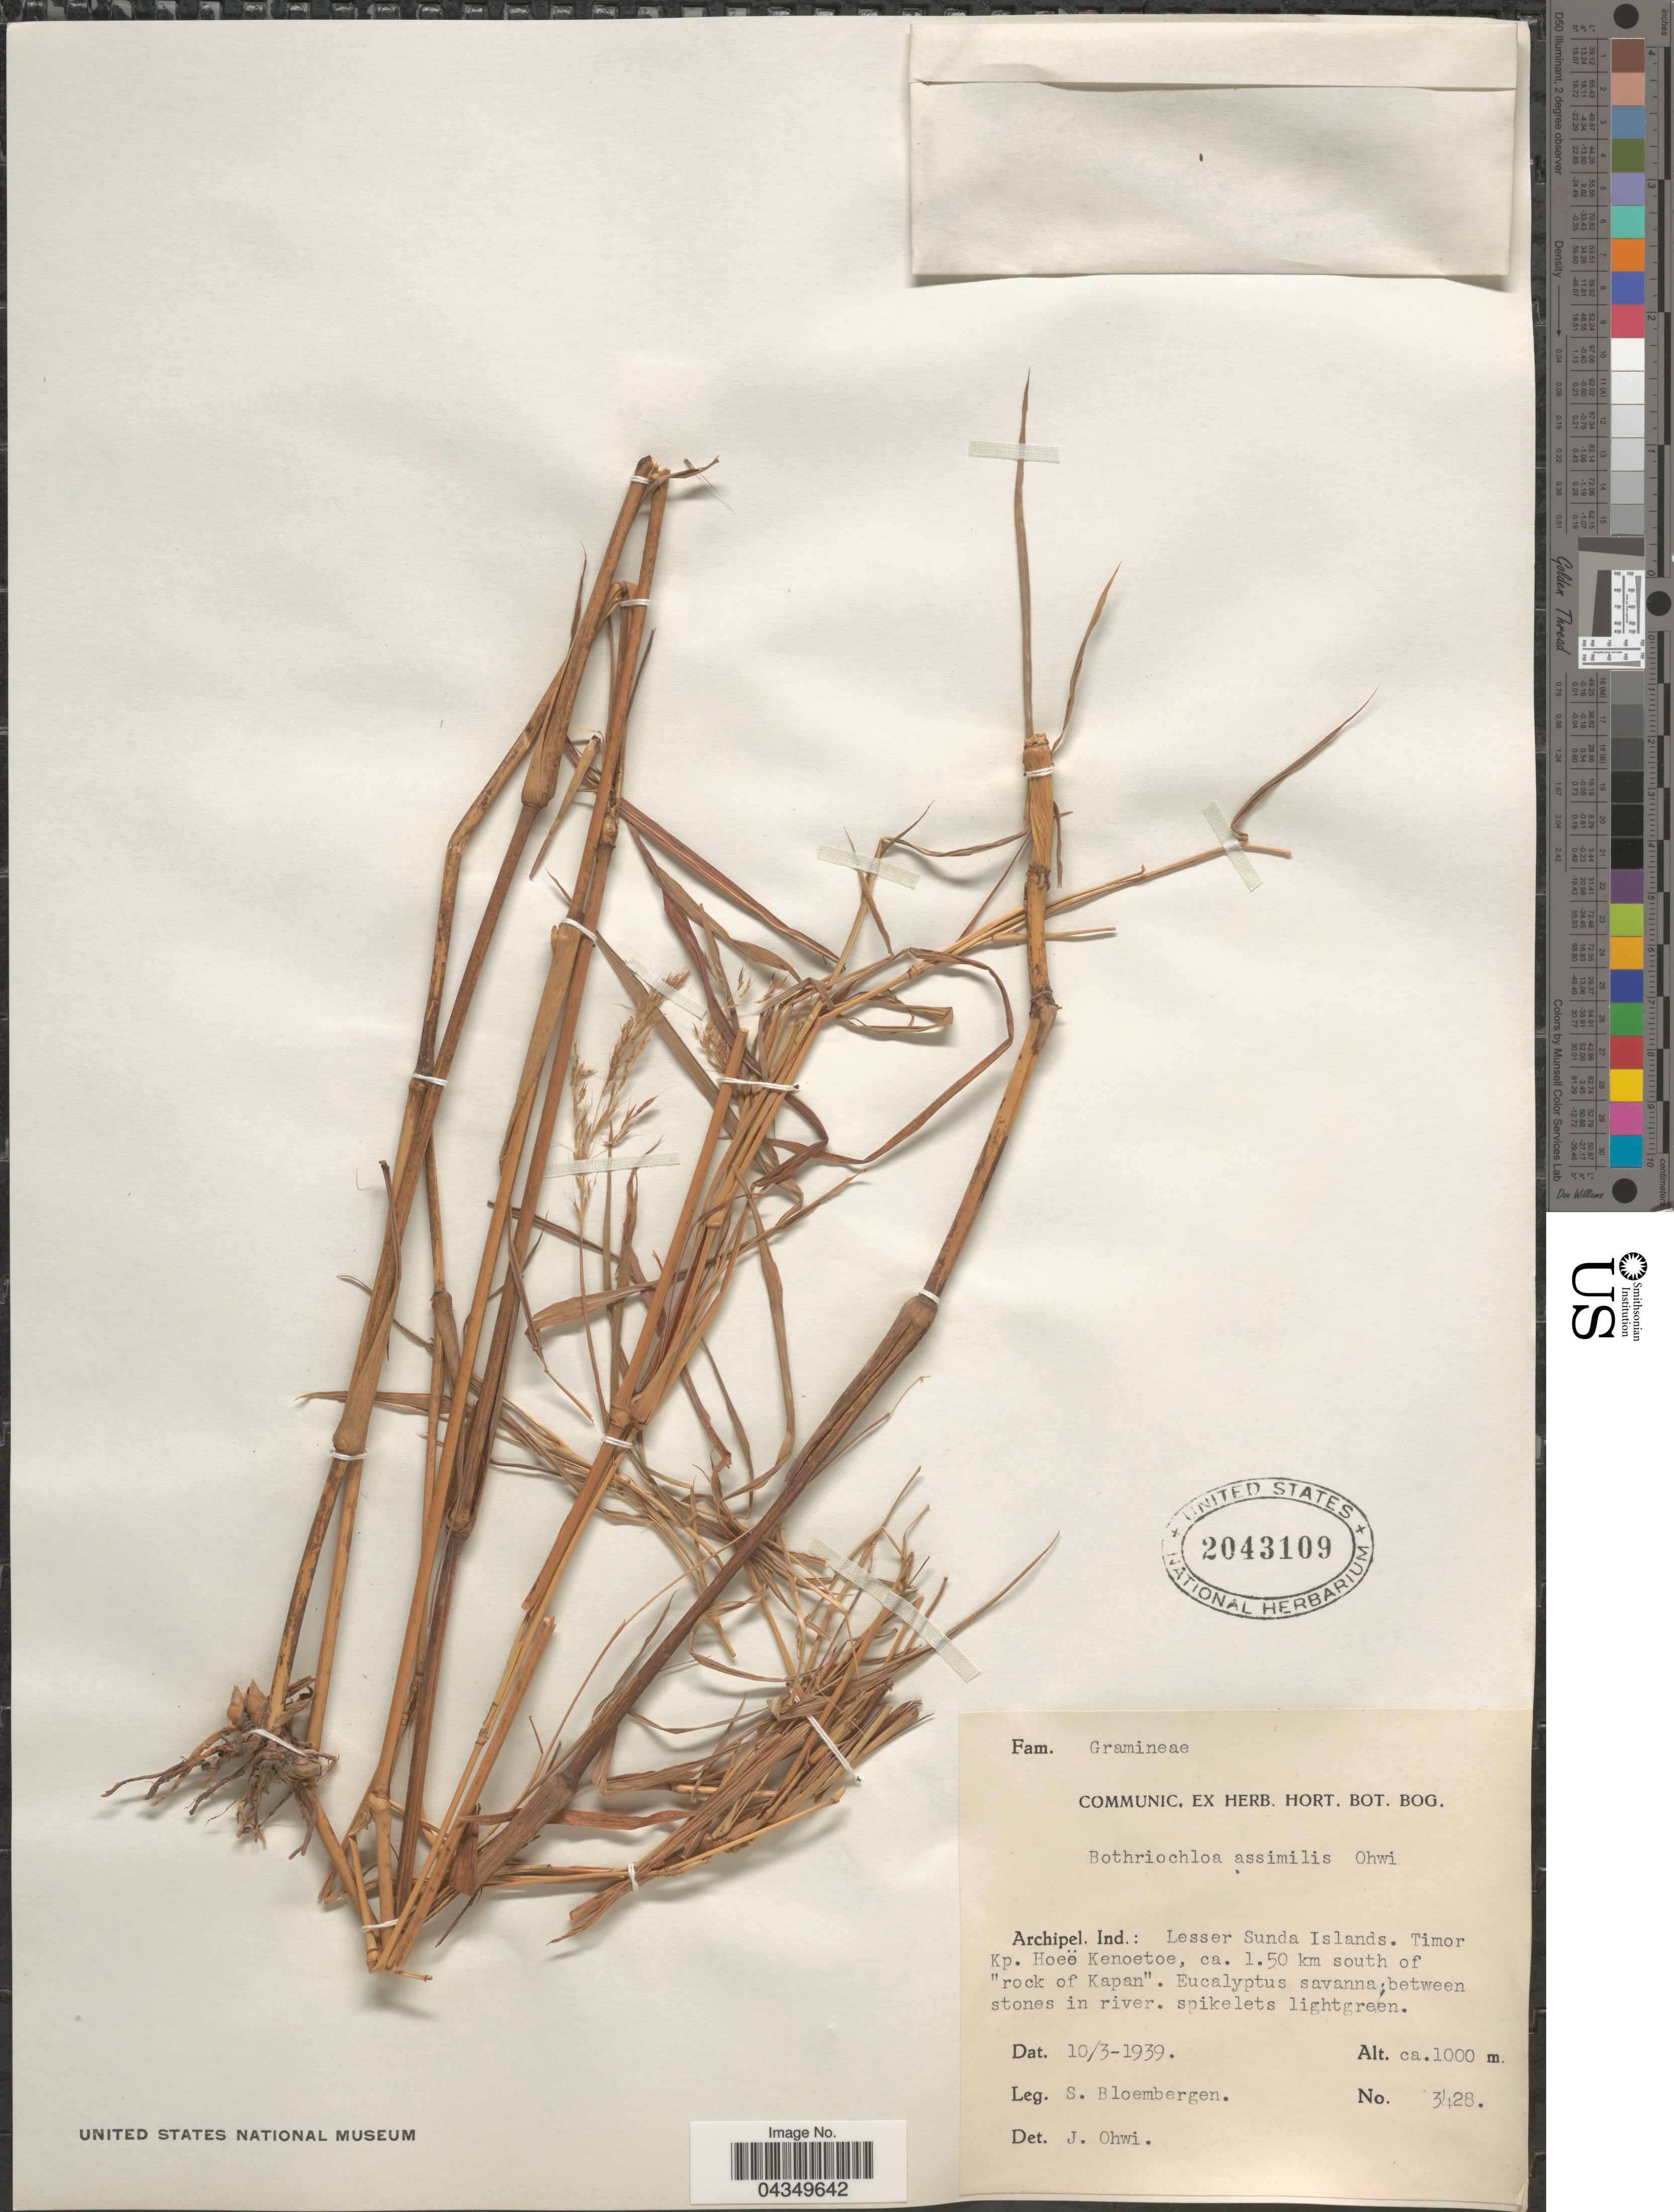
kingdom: Plantae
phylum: Tracheophyta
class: Liliopsida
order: Poales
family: Poaceae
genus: Capillipedium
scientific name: Capillipedium assimile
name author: (Steud.) A. Camus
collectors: S. Bloembergen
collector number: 3428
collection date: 1939-03-10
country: Indonesia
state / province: Nusa Tenggara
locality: Archipel. Ind.: Lesser Sunda Islands. Timor Kp. Hoeë Kenoetoe, ca. 1.50 km south of "rock of Kapan".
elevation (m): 1000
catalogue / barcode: US 2043109